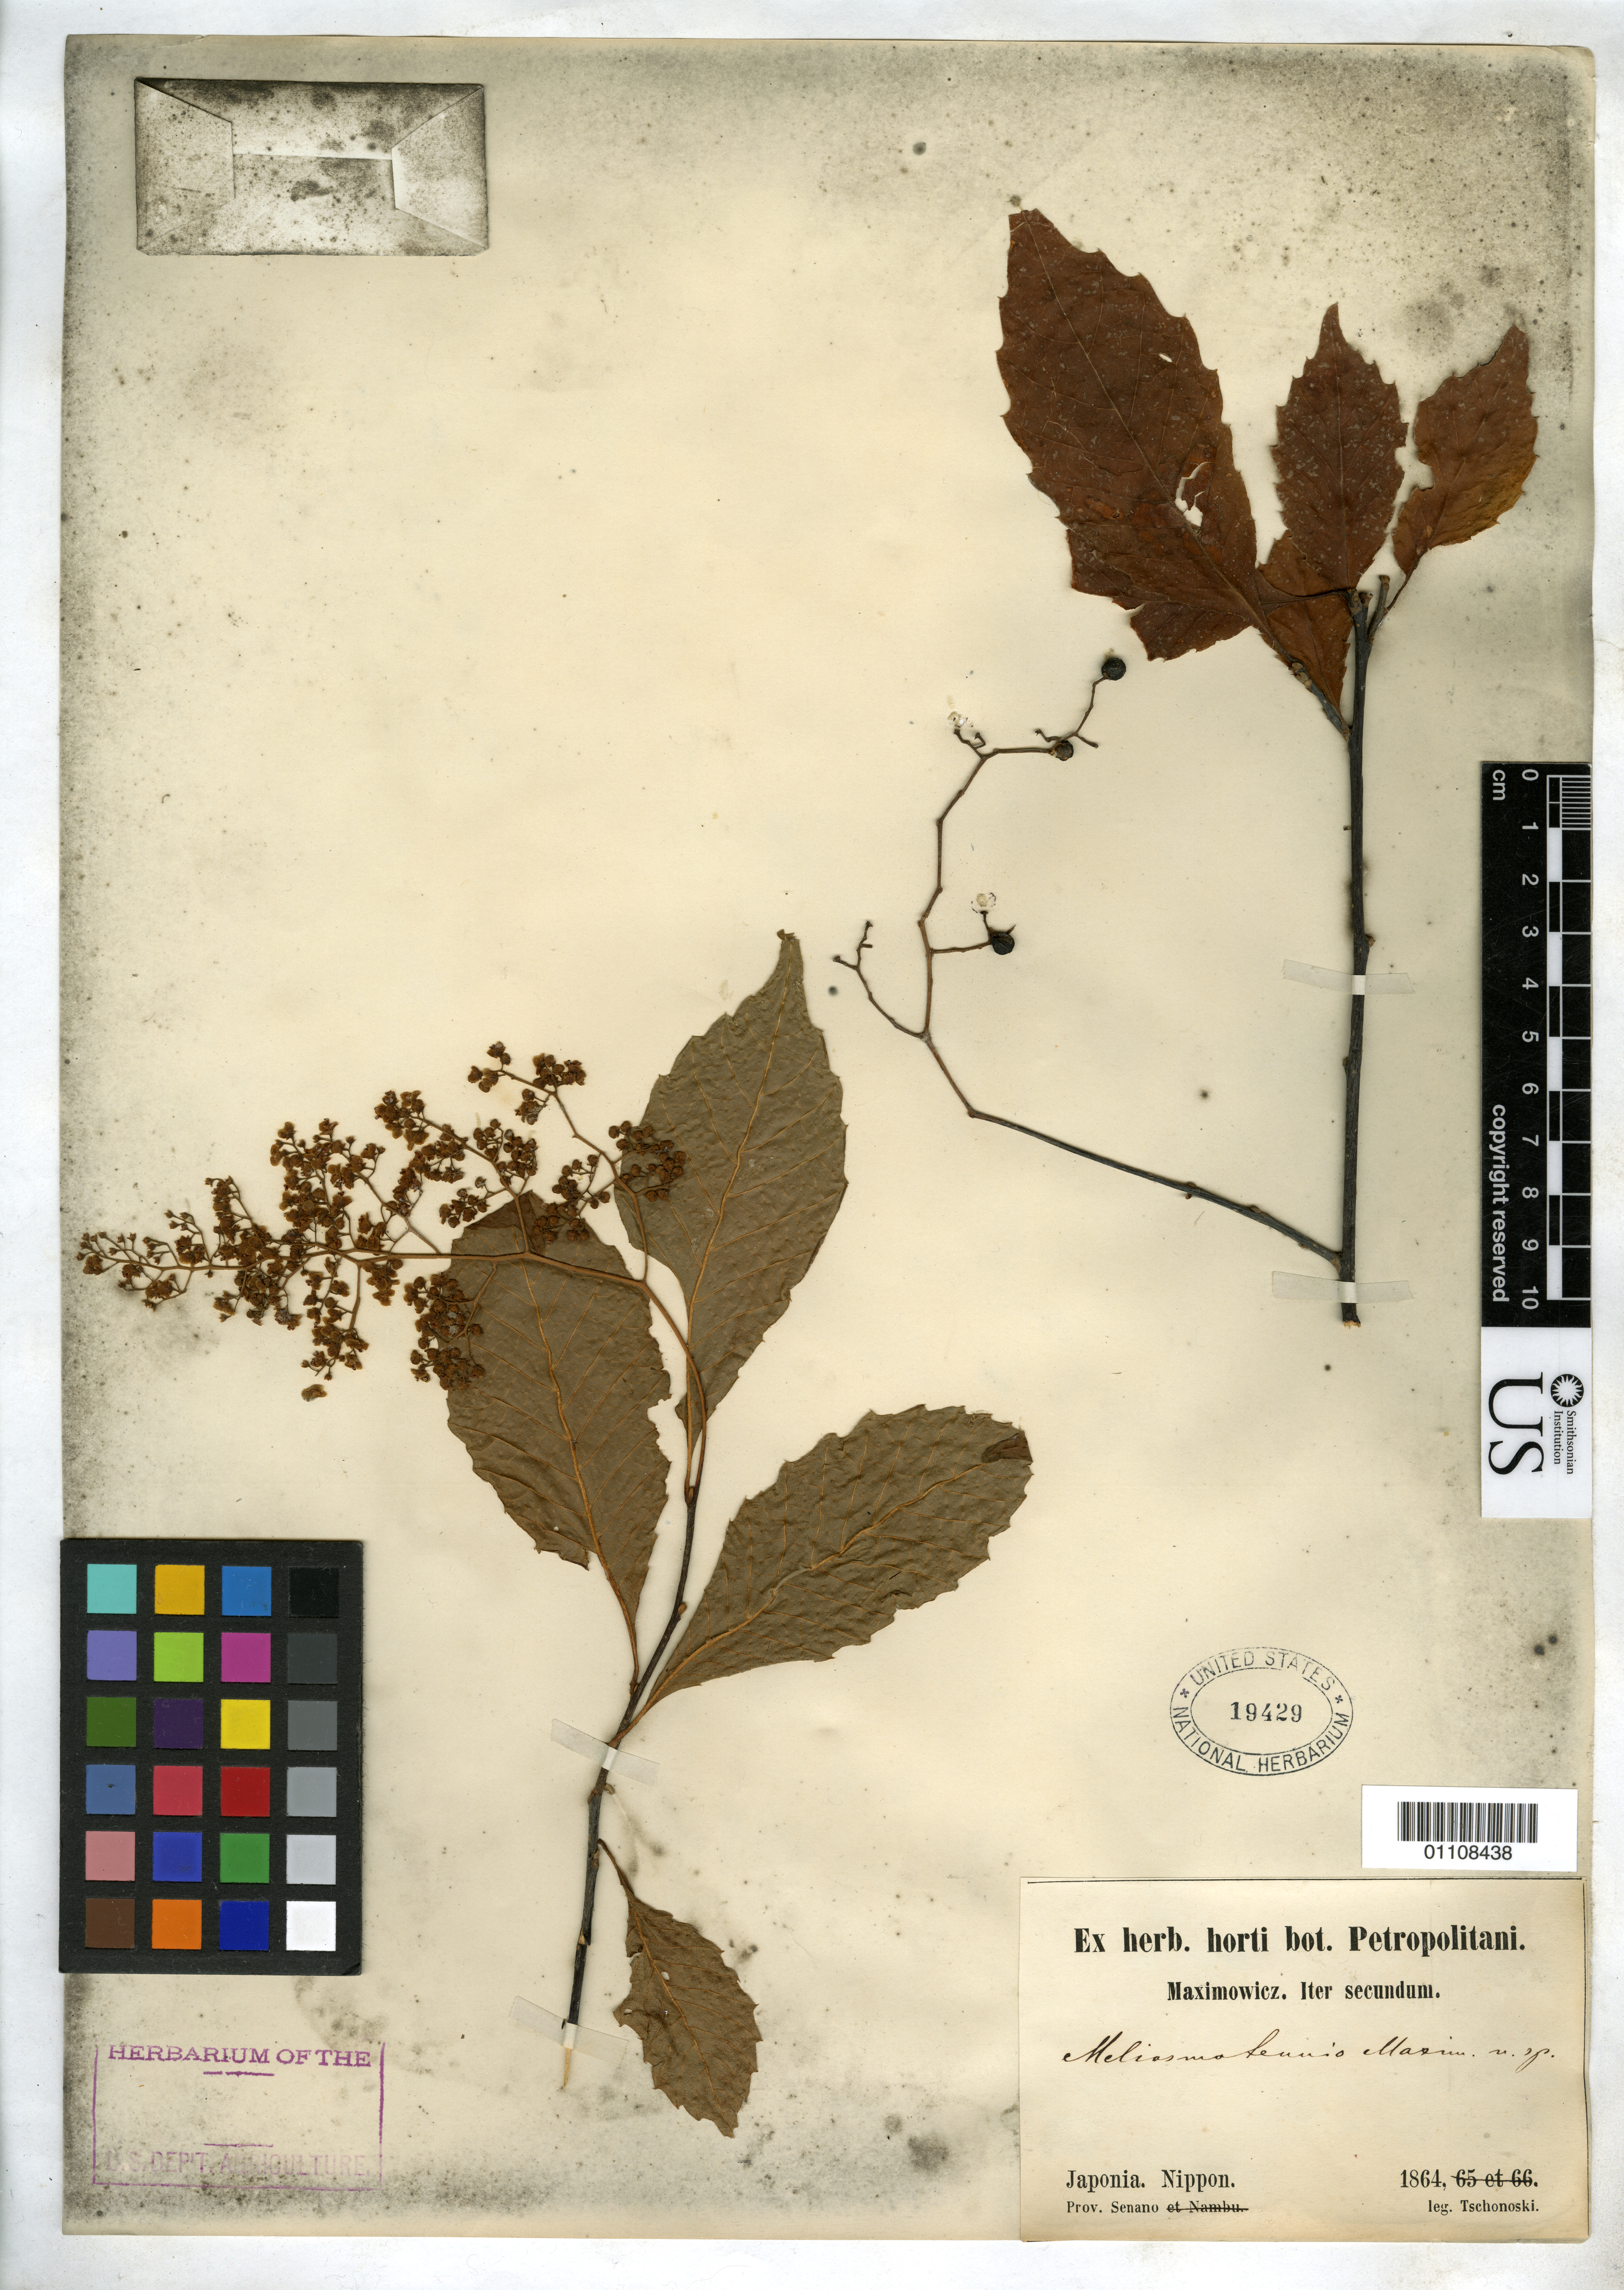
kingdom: Plantae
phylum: Tracheophyta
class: Magnoliopsida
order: Proteales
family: Sabiaceae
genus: Meliosma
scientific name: Meliosma tenuis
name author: Maxim.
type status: Type Collection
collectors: S. Tschonoski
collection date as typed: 1864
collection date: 1864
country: Japan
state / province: Nagano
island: Honshu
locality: Senano prov. [=Shinano Prov.]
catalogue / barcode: US 19429